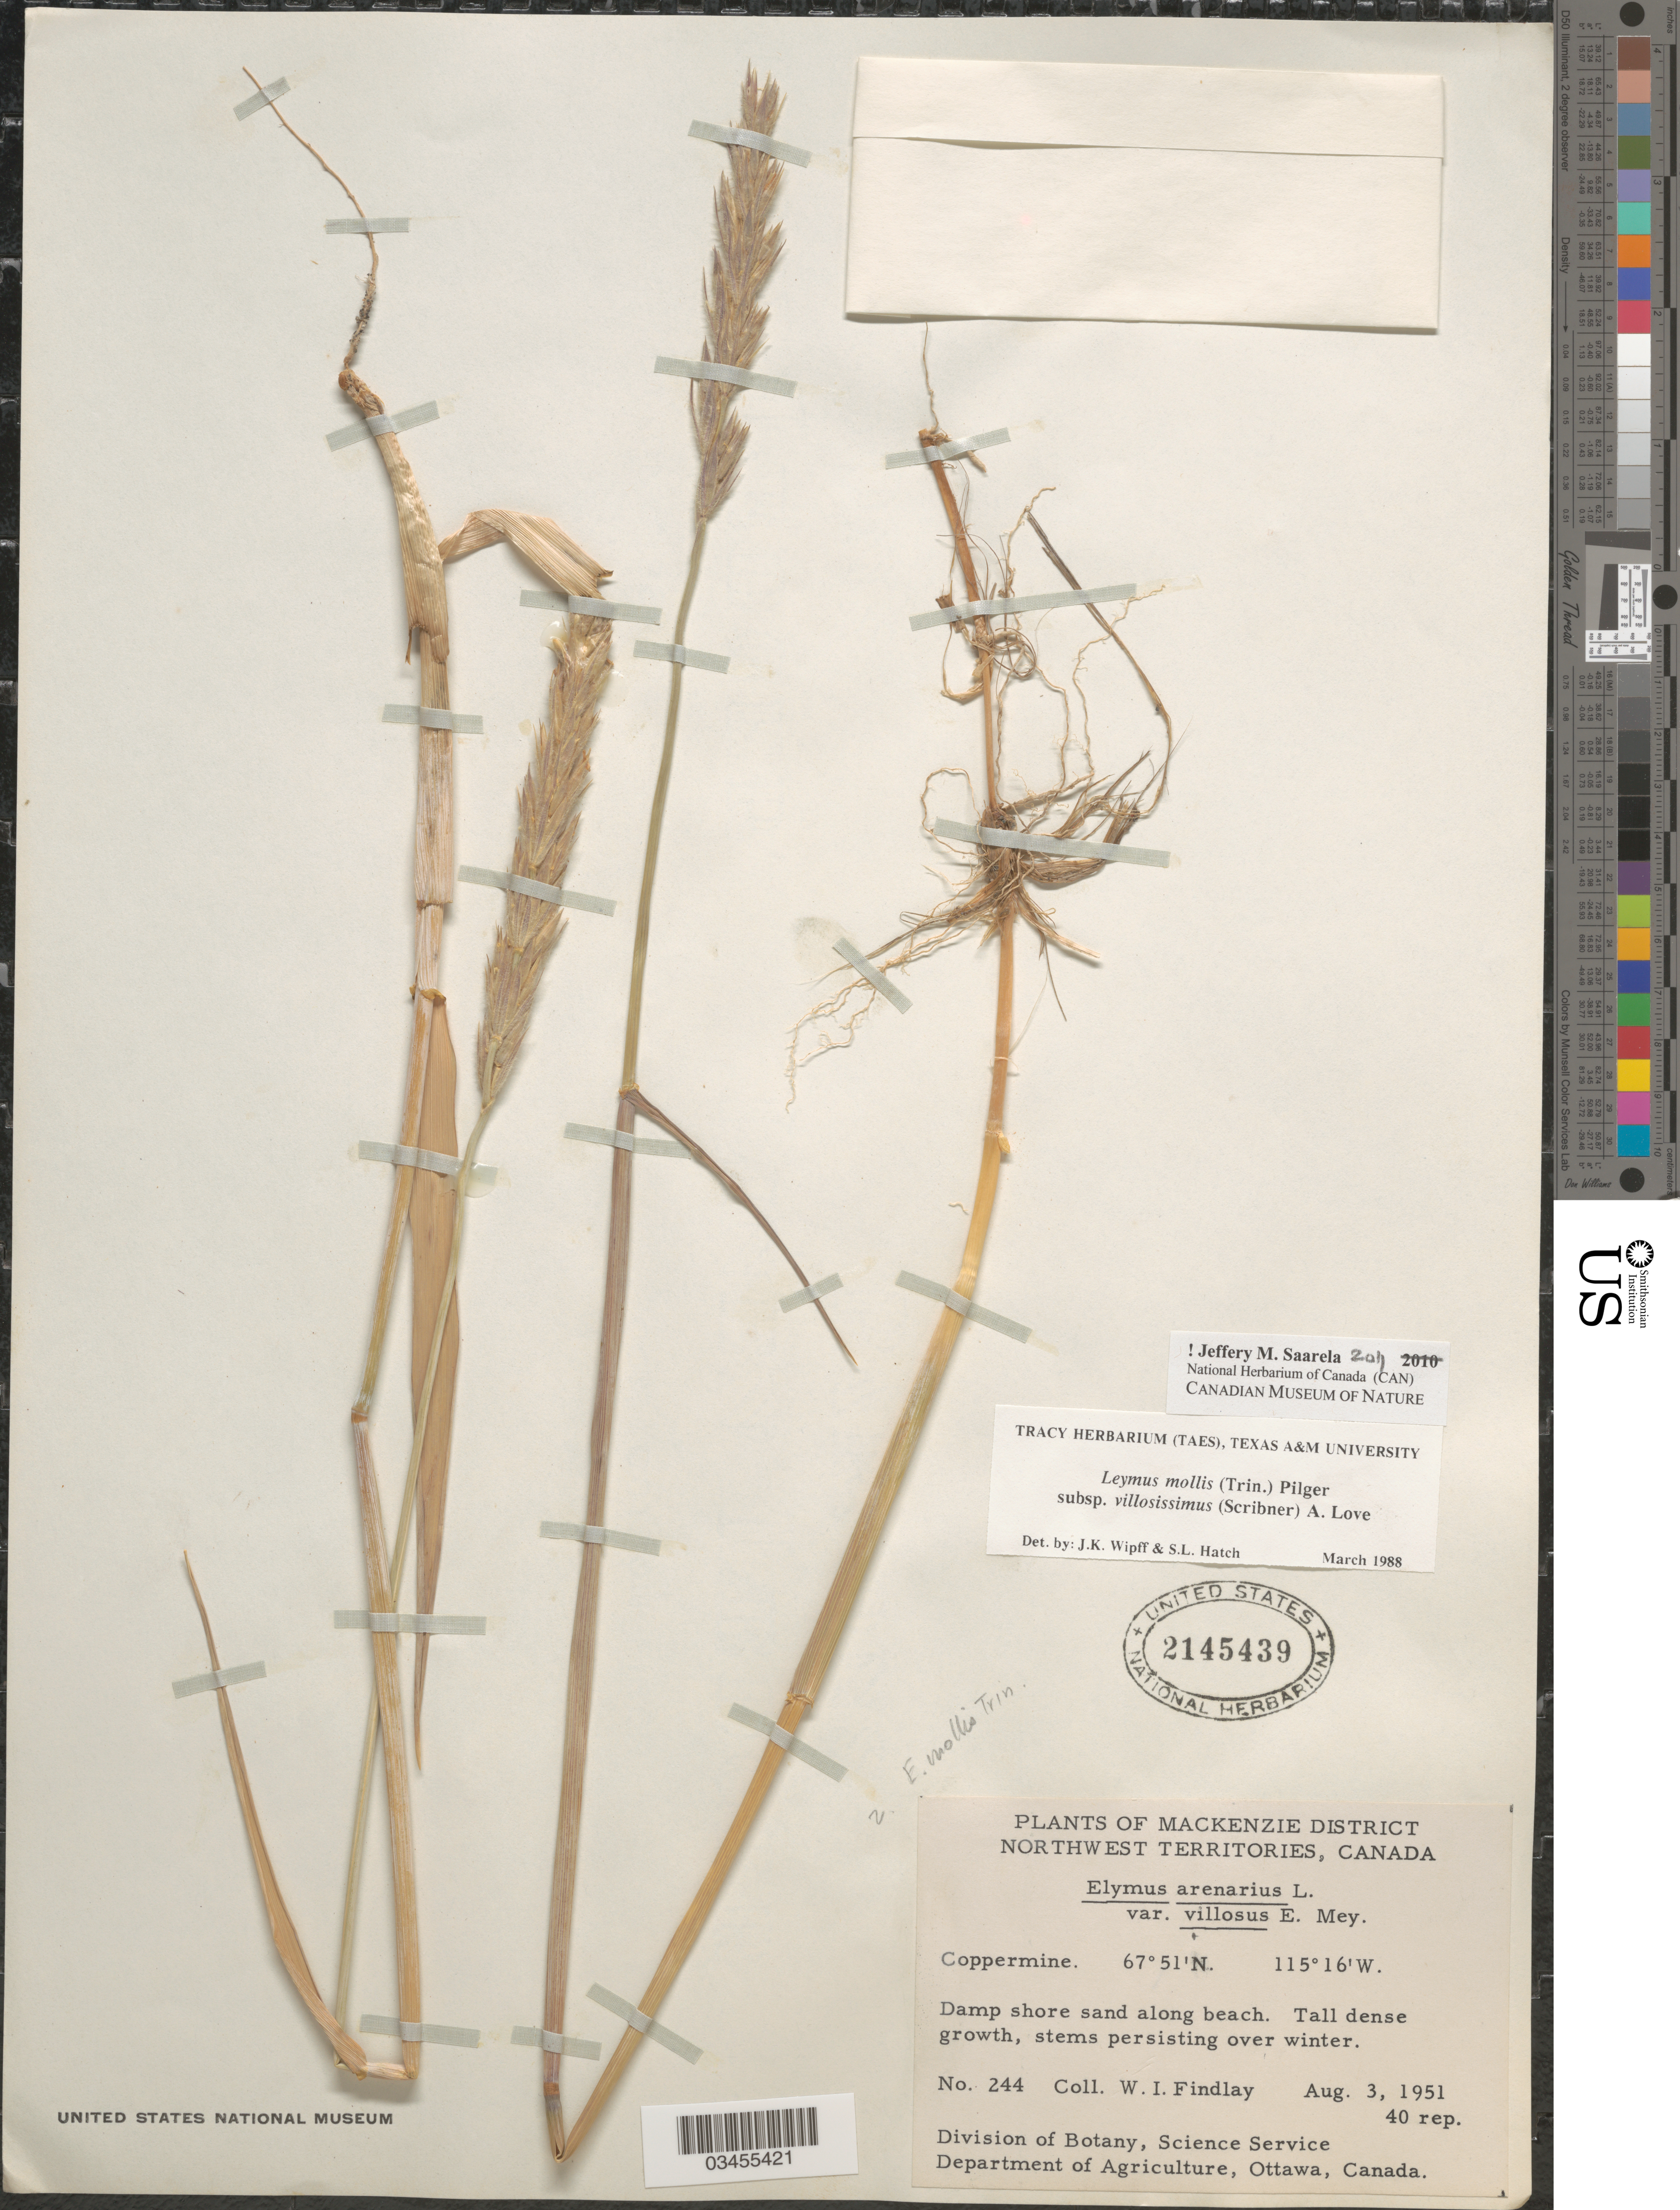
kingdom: Plantae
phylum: Tracheophyta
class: Liliopsida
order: Poales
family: Poaceae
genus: Leymus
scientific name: Leymus mollis subsp. villosissimus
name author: (Scribn.) Á. Löve & D. Löve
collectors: W. Findlay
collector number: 244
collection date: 1951-08-03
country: Canada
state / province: Northwest Territories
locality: Mackenzie District. Coppermine.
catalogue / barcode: US 2145439